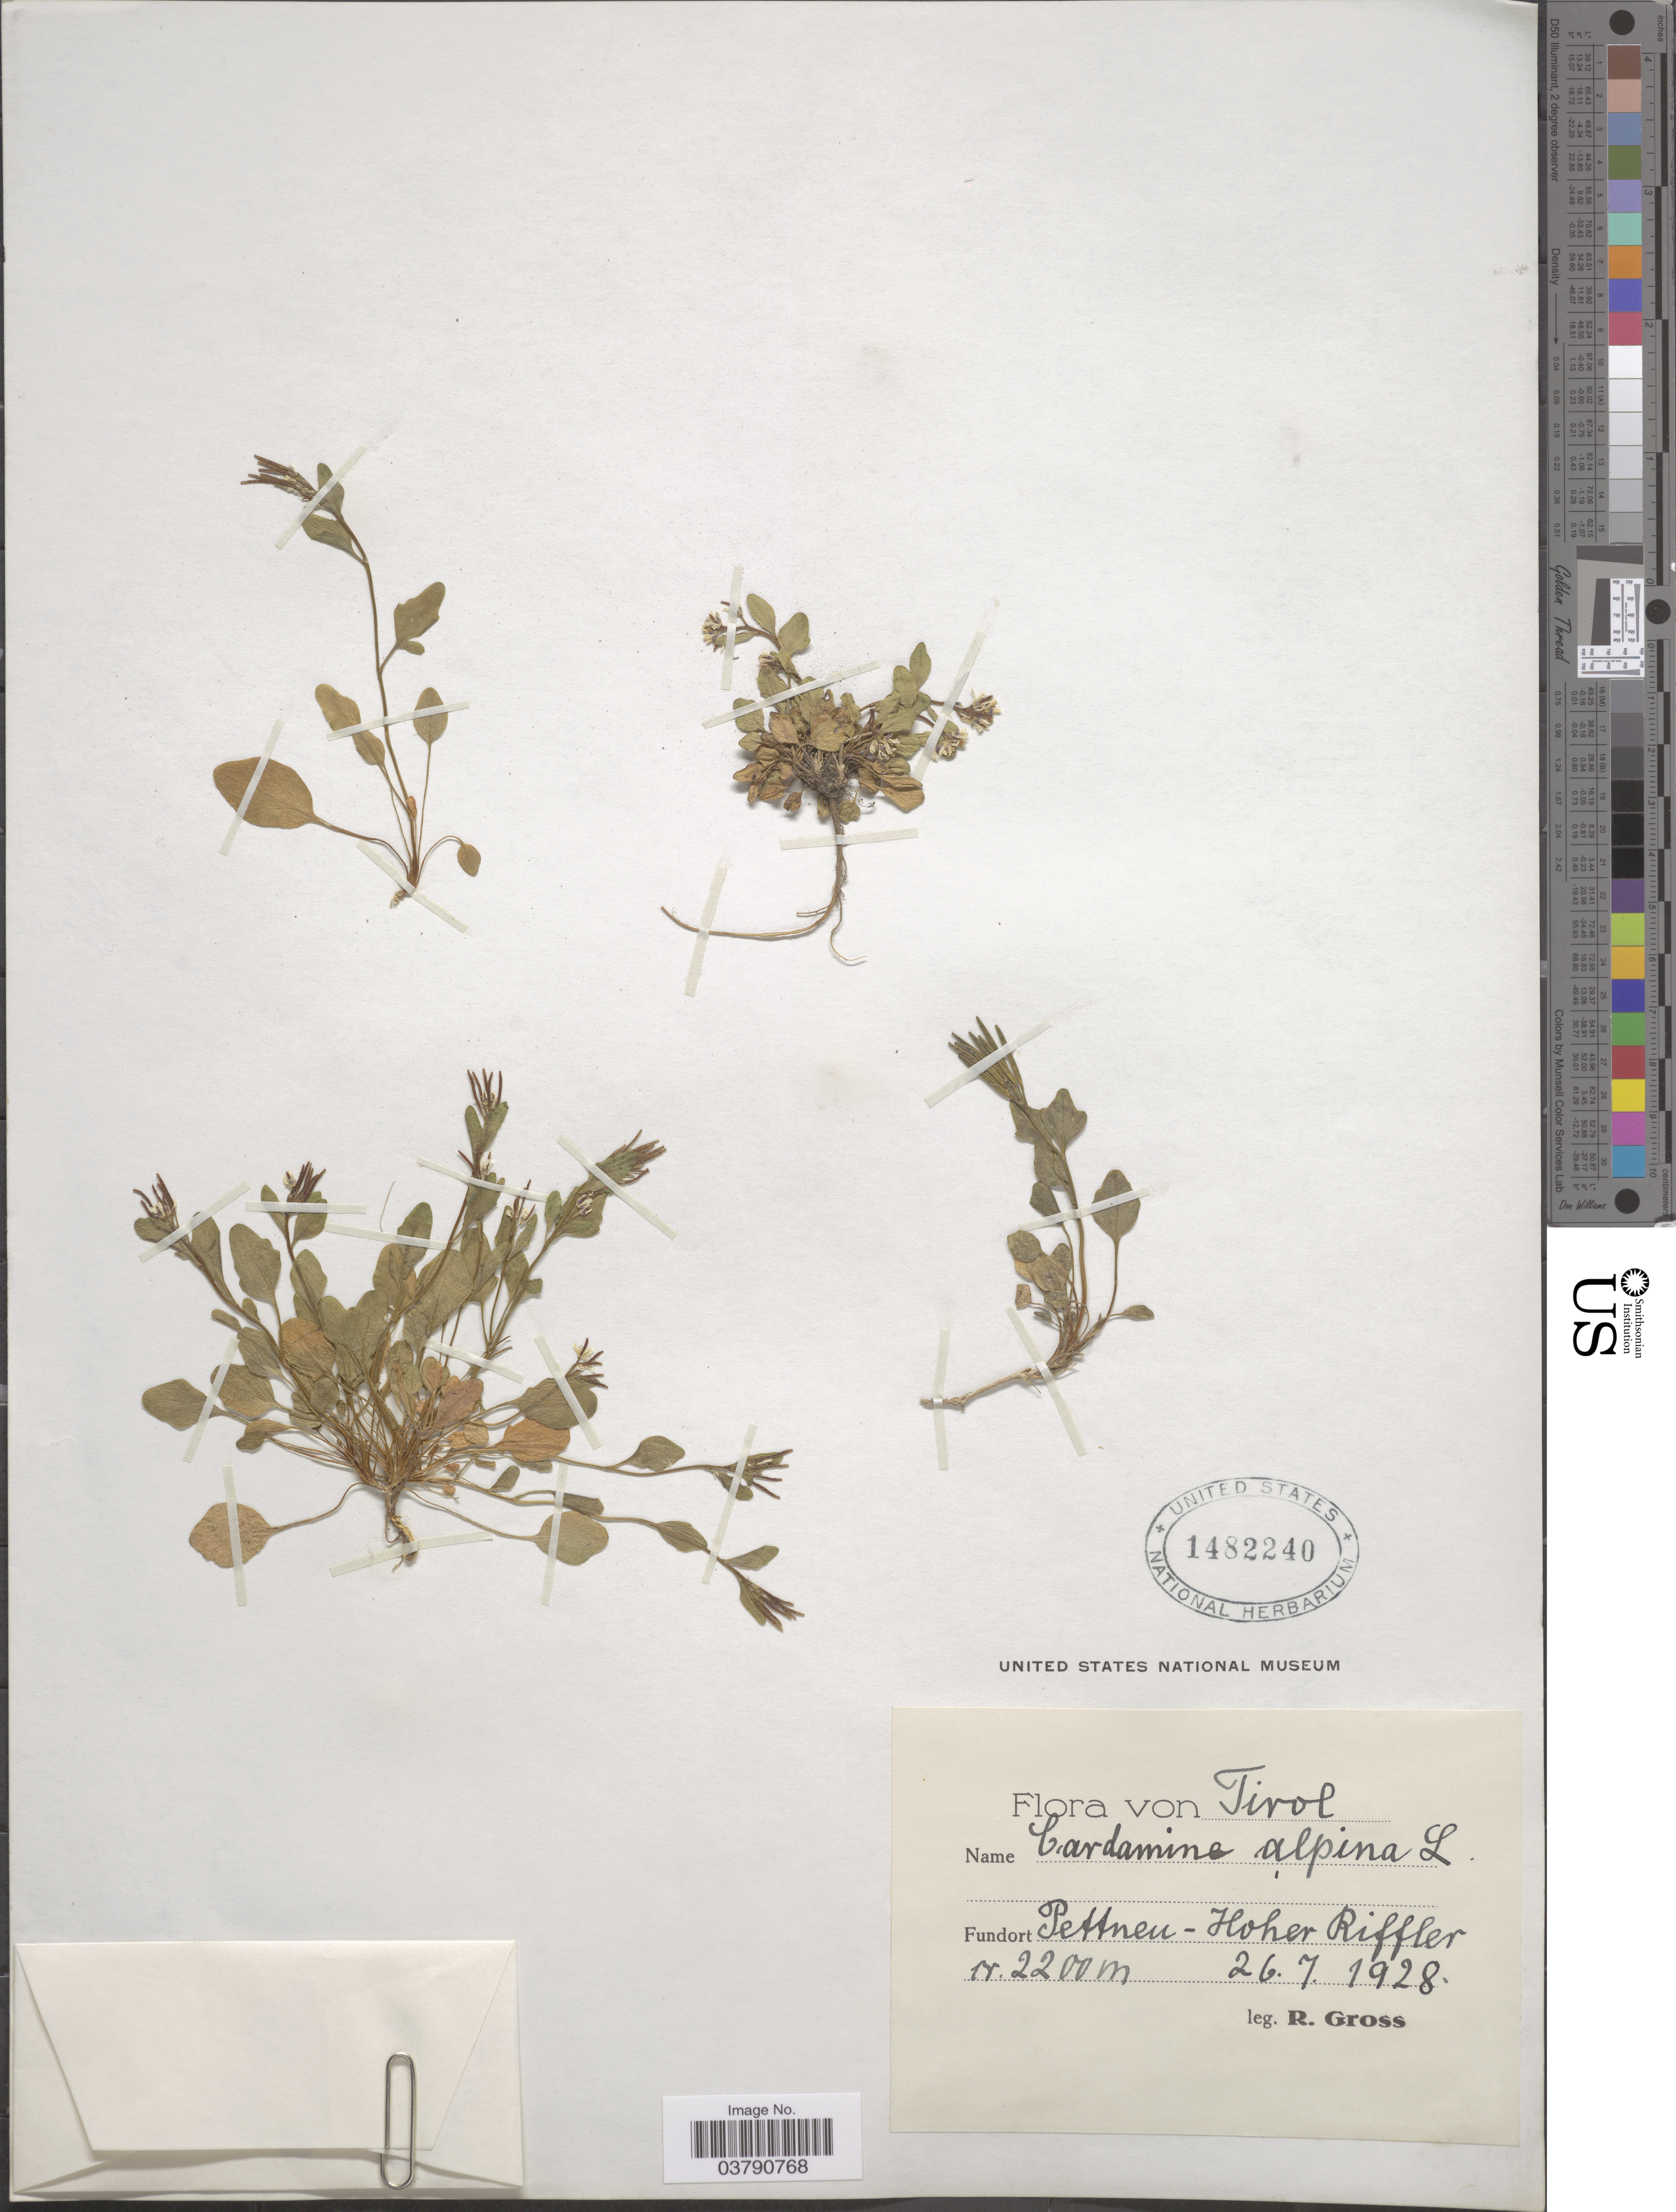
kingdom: Plantae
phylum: Tracheophyta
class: Magnoliopsida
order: Brassicales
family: Brassicaceae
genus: Cardamine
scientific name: Cardamine alpina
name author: Willd.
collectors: R. Gross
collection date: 1928-07-26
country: Austria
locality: Tirol. Pettneu- Hoher Riffler.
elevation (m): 2200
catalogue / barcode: US 1482240